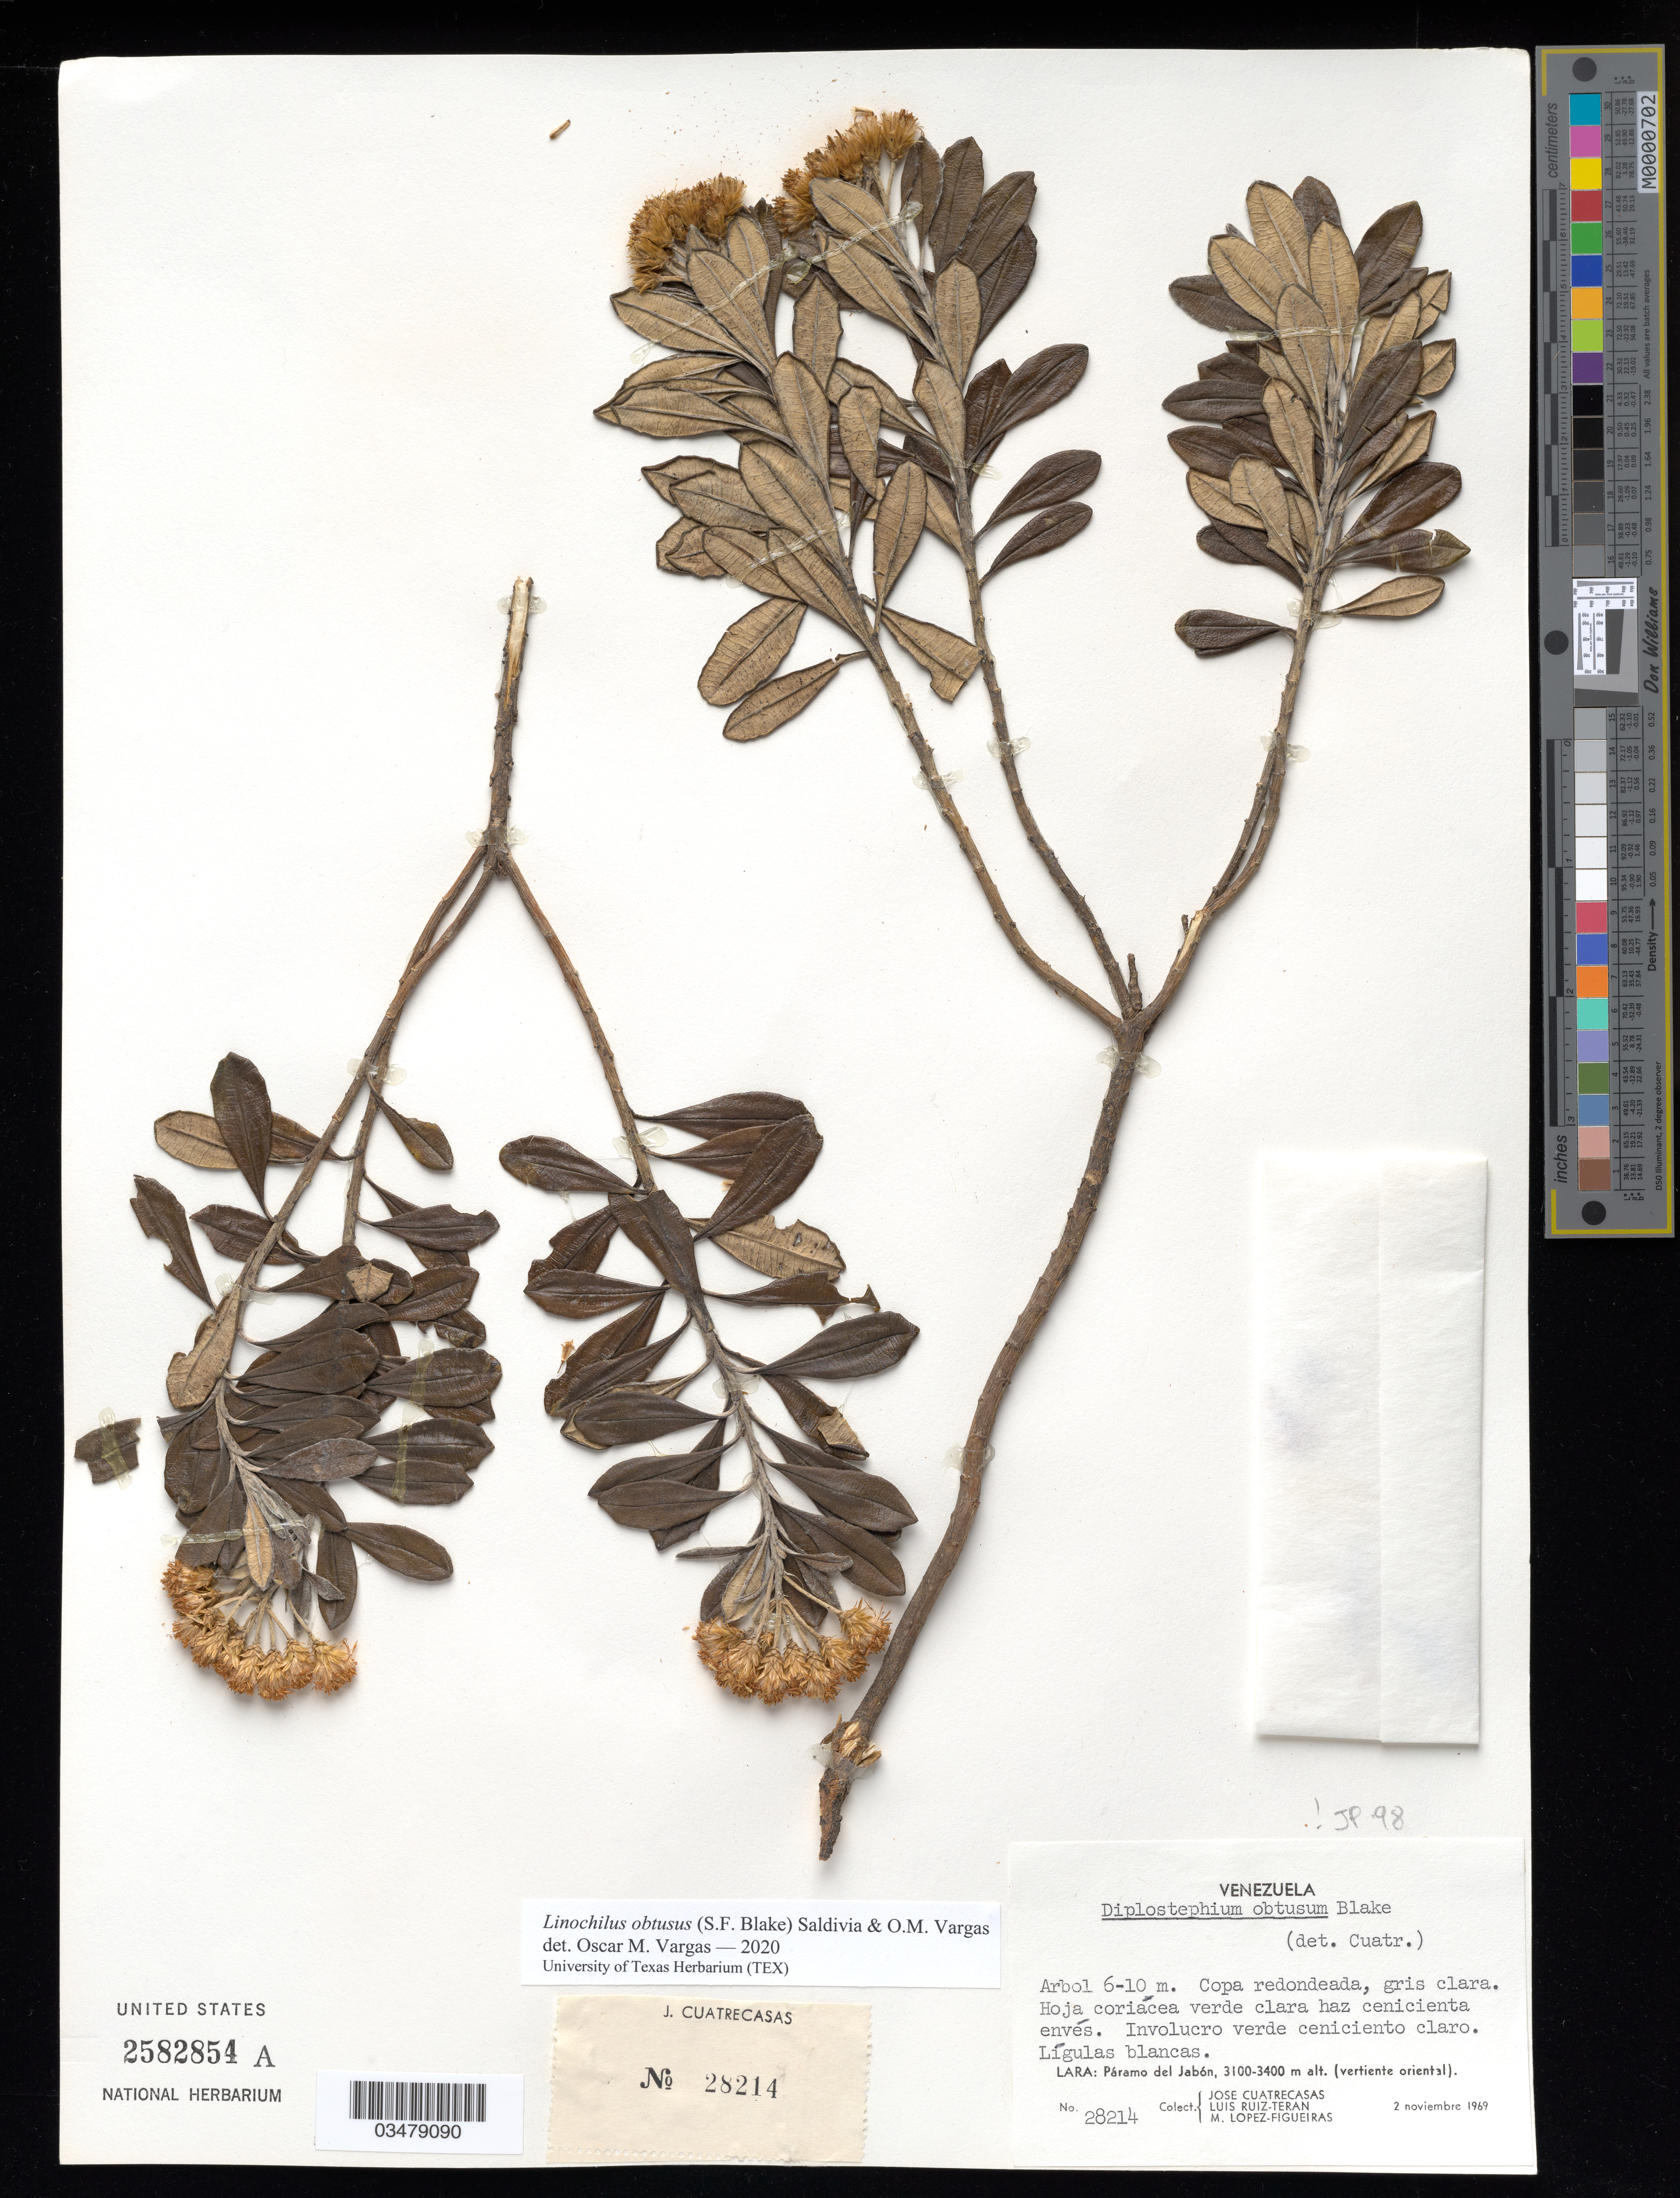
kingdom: Plantae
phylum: Tracheophyta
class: Magnoliopsida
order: Asterales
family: Asteraceae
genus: Linochilus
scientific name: Linochilus obtusus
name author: (S.F. Blake) Saldivia & O.M. Vargas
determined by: Vargas, Oscar M.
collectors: J. Cuatrecasas, L. E. Ruíz-Terán & M. López Figueiras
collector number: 28214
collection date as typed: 02 Nov 1969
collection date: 1969-11-02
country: Venezuela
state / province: Lara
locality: Paramo del Jabon, eastern slope.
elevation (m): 3100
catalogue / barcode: US 2582854A